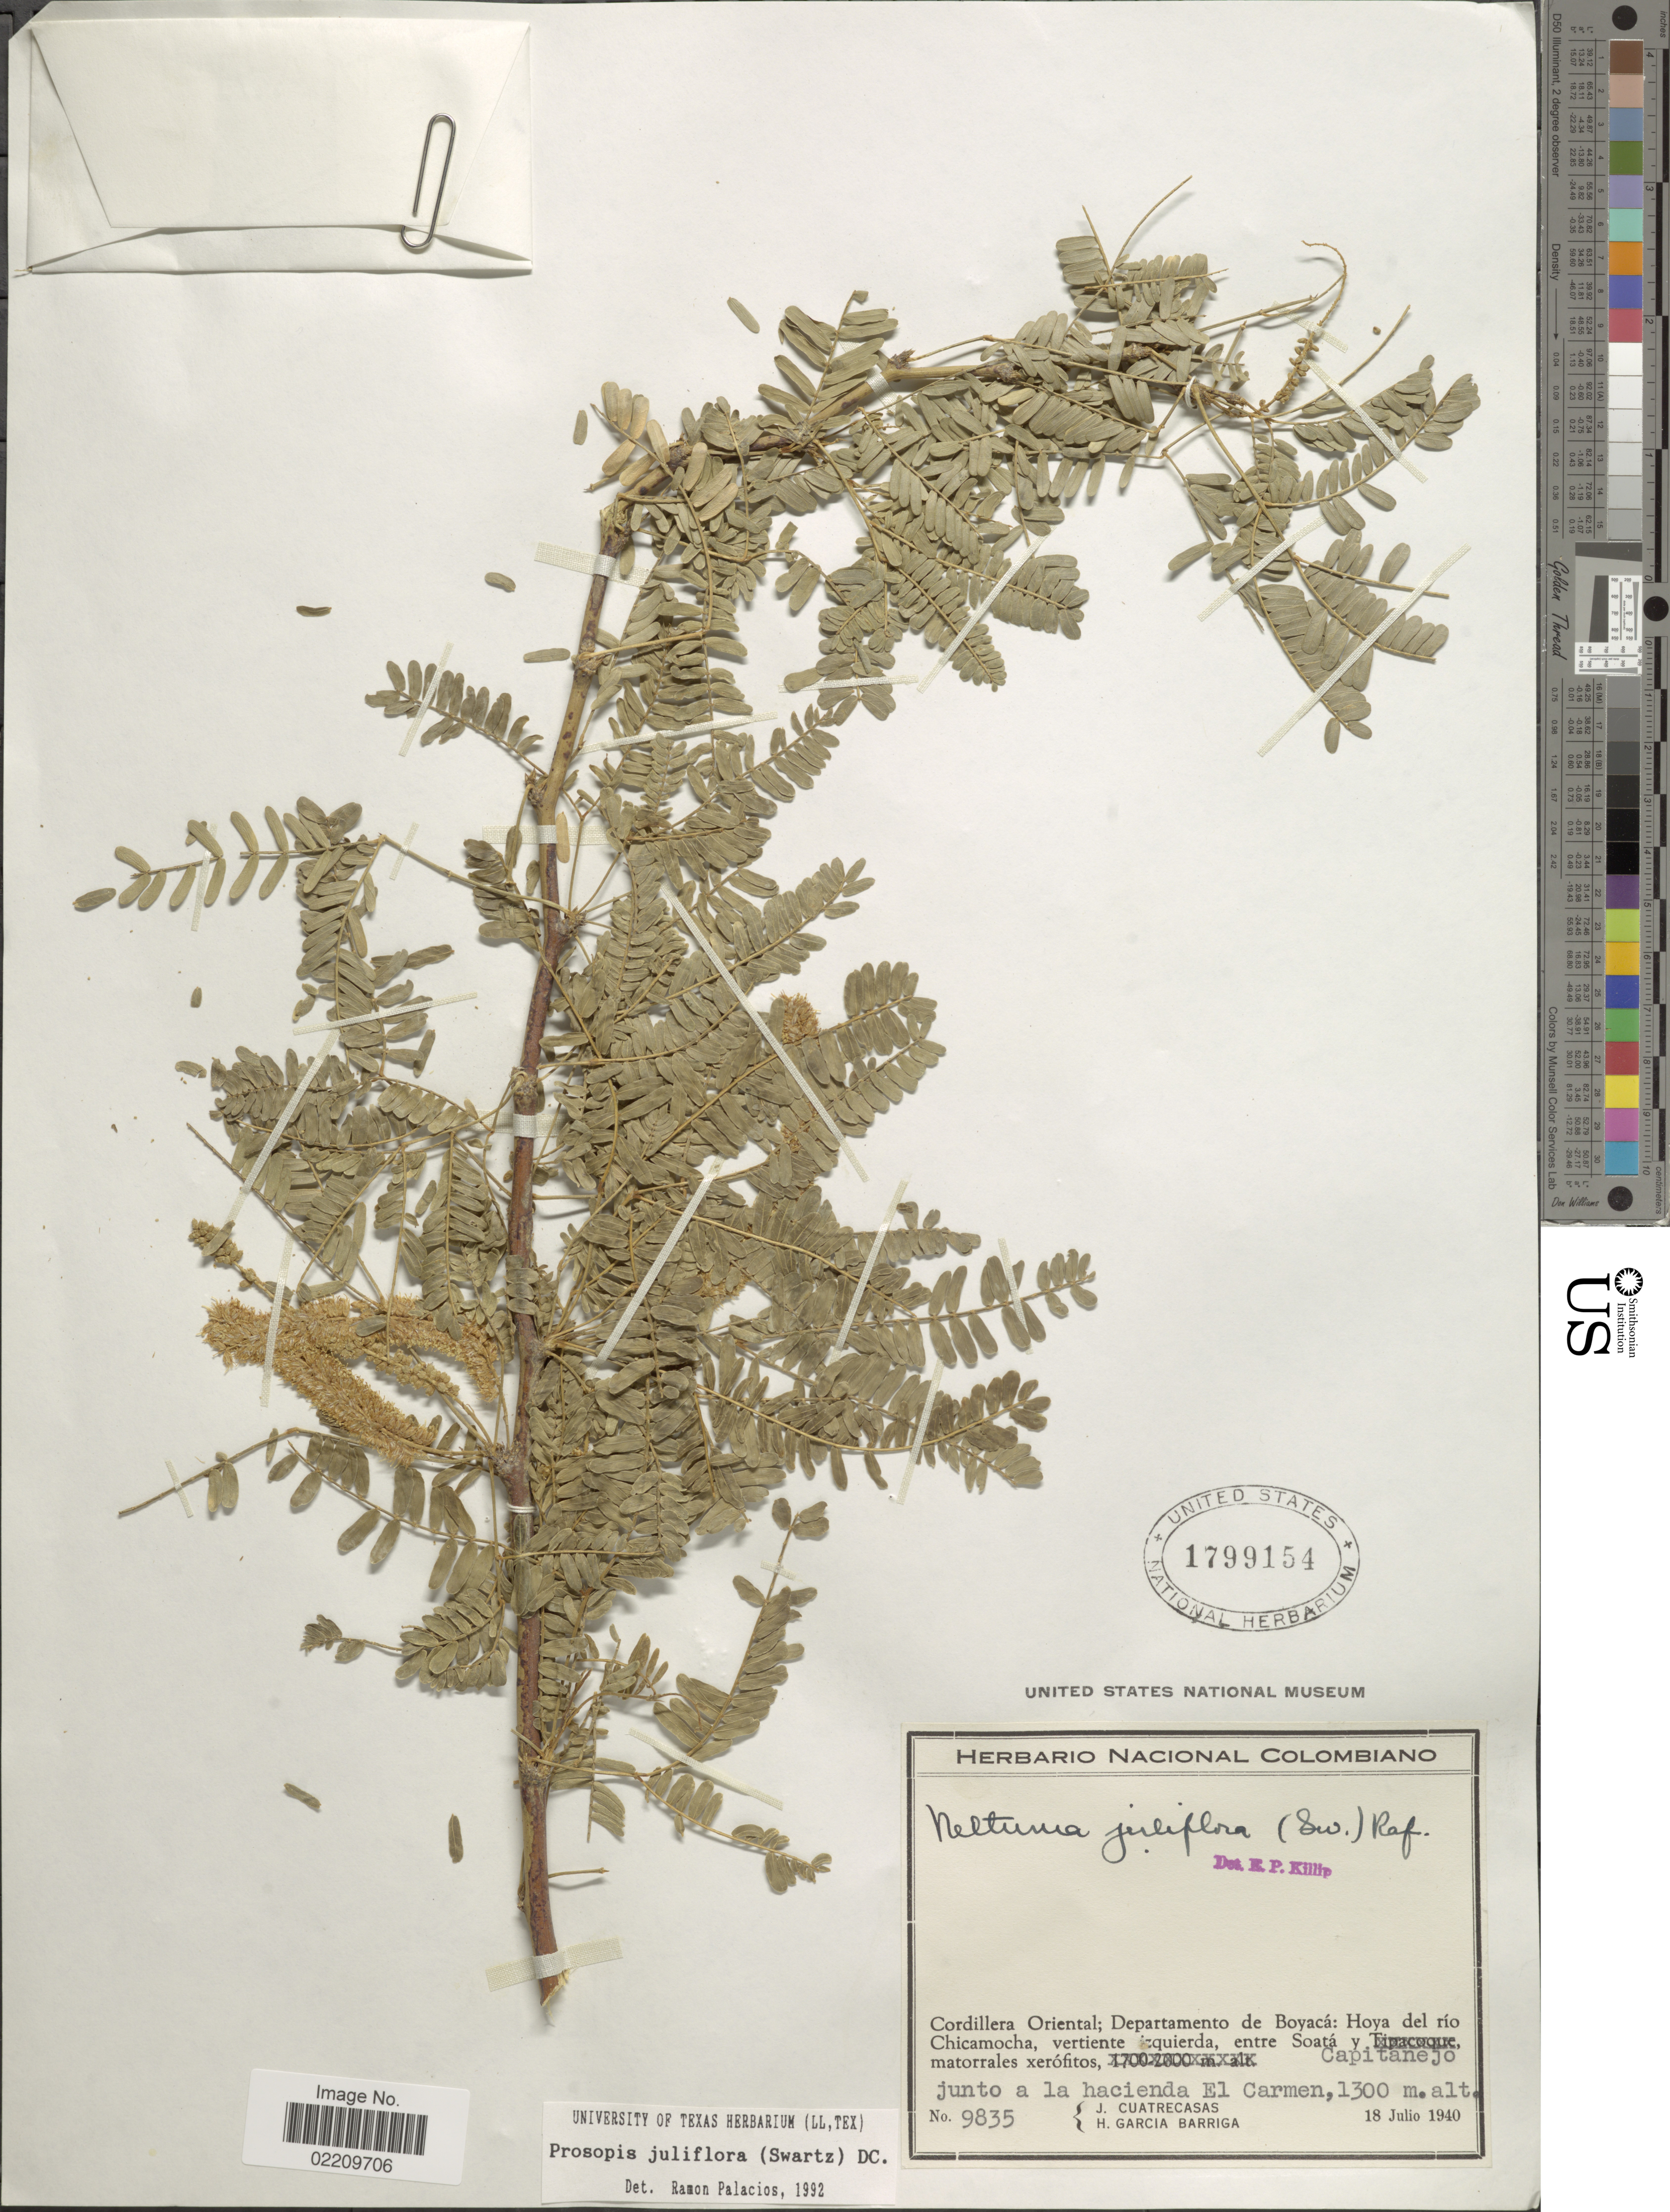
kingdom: Plantae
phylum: Tracheophyta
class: Magnoliopsida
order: Fabales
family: Fabaceae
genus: Neltuma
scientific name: Neltuma juliflora var. juliflora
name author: (Sw.) Raf.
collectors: J. Cuatrecasas & H. García Barriga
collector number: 9835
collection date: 1940-07-18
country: Colombia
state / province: Boyacá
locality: Cordillera Oriental; Departamento de Boyacá: Hoya del río Chicamocha, vertiente izquierda, entre Soatá y Capitanejo matorrales xerófitos, junto a la hacienda El Carmen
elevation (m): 1300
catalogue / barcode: US 1799154